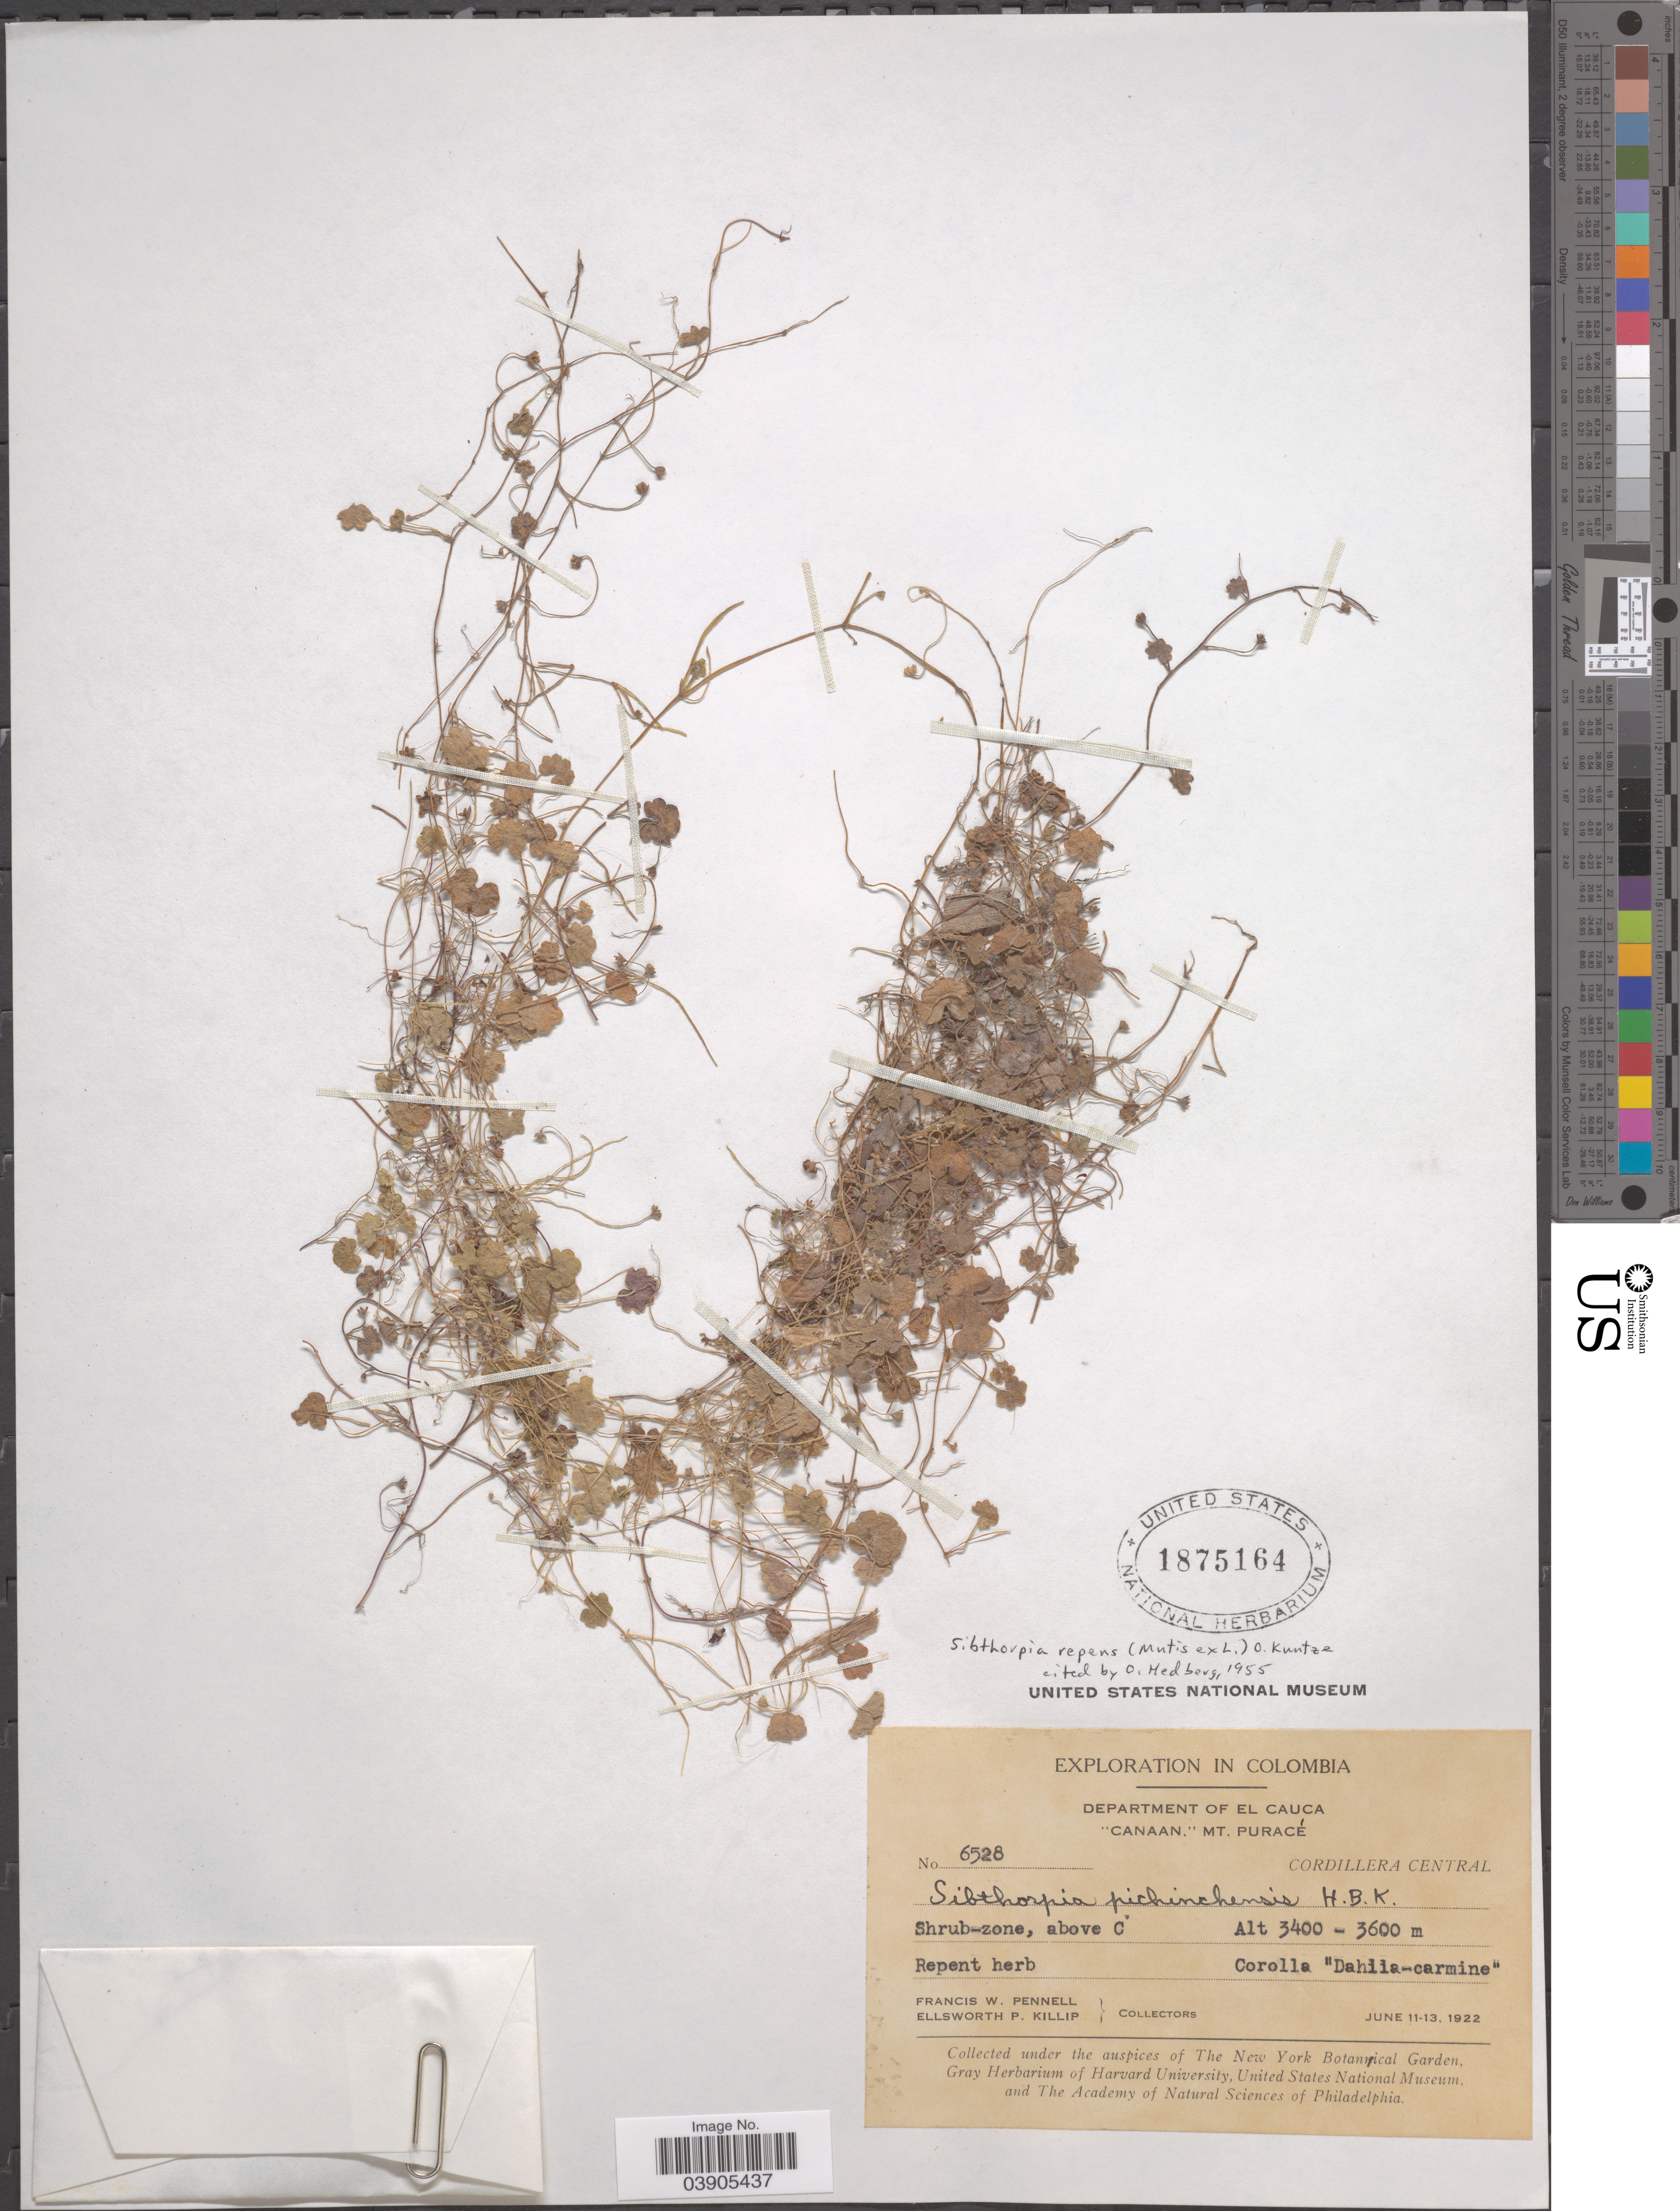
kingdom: Plantae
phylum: Tracheophyta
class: Magnoliopsida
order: Lamiales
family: Plantaginaceae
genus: Sibthorpia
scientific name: Sibthorpia repens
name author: (L.) Kuntze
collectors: F. W. Pennell & E. P. Killip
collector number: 6528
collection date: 1922-06-11/1922-06-13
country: Colombia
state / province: Cauca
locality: Department of El Cauca. "Canaan," Mt. Puracé. Cordillera Central.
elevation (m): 3400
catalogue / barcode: US 1875164